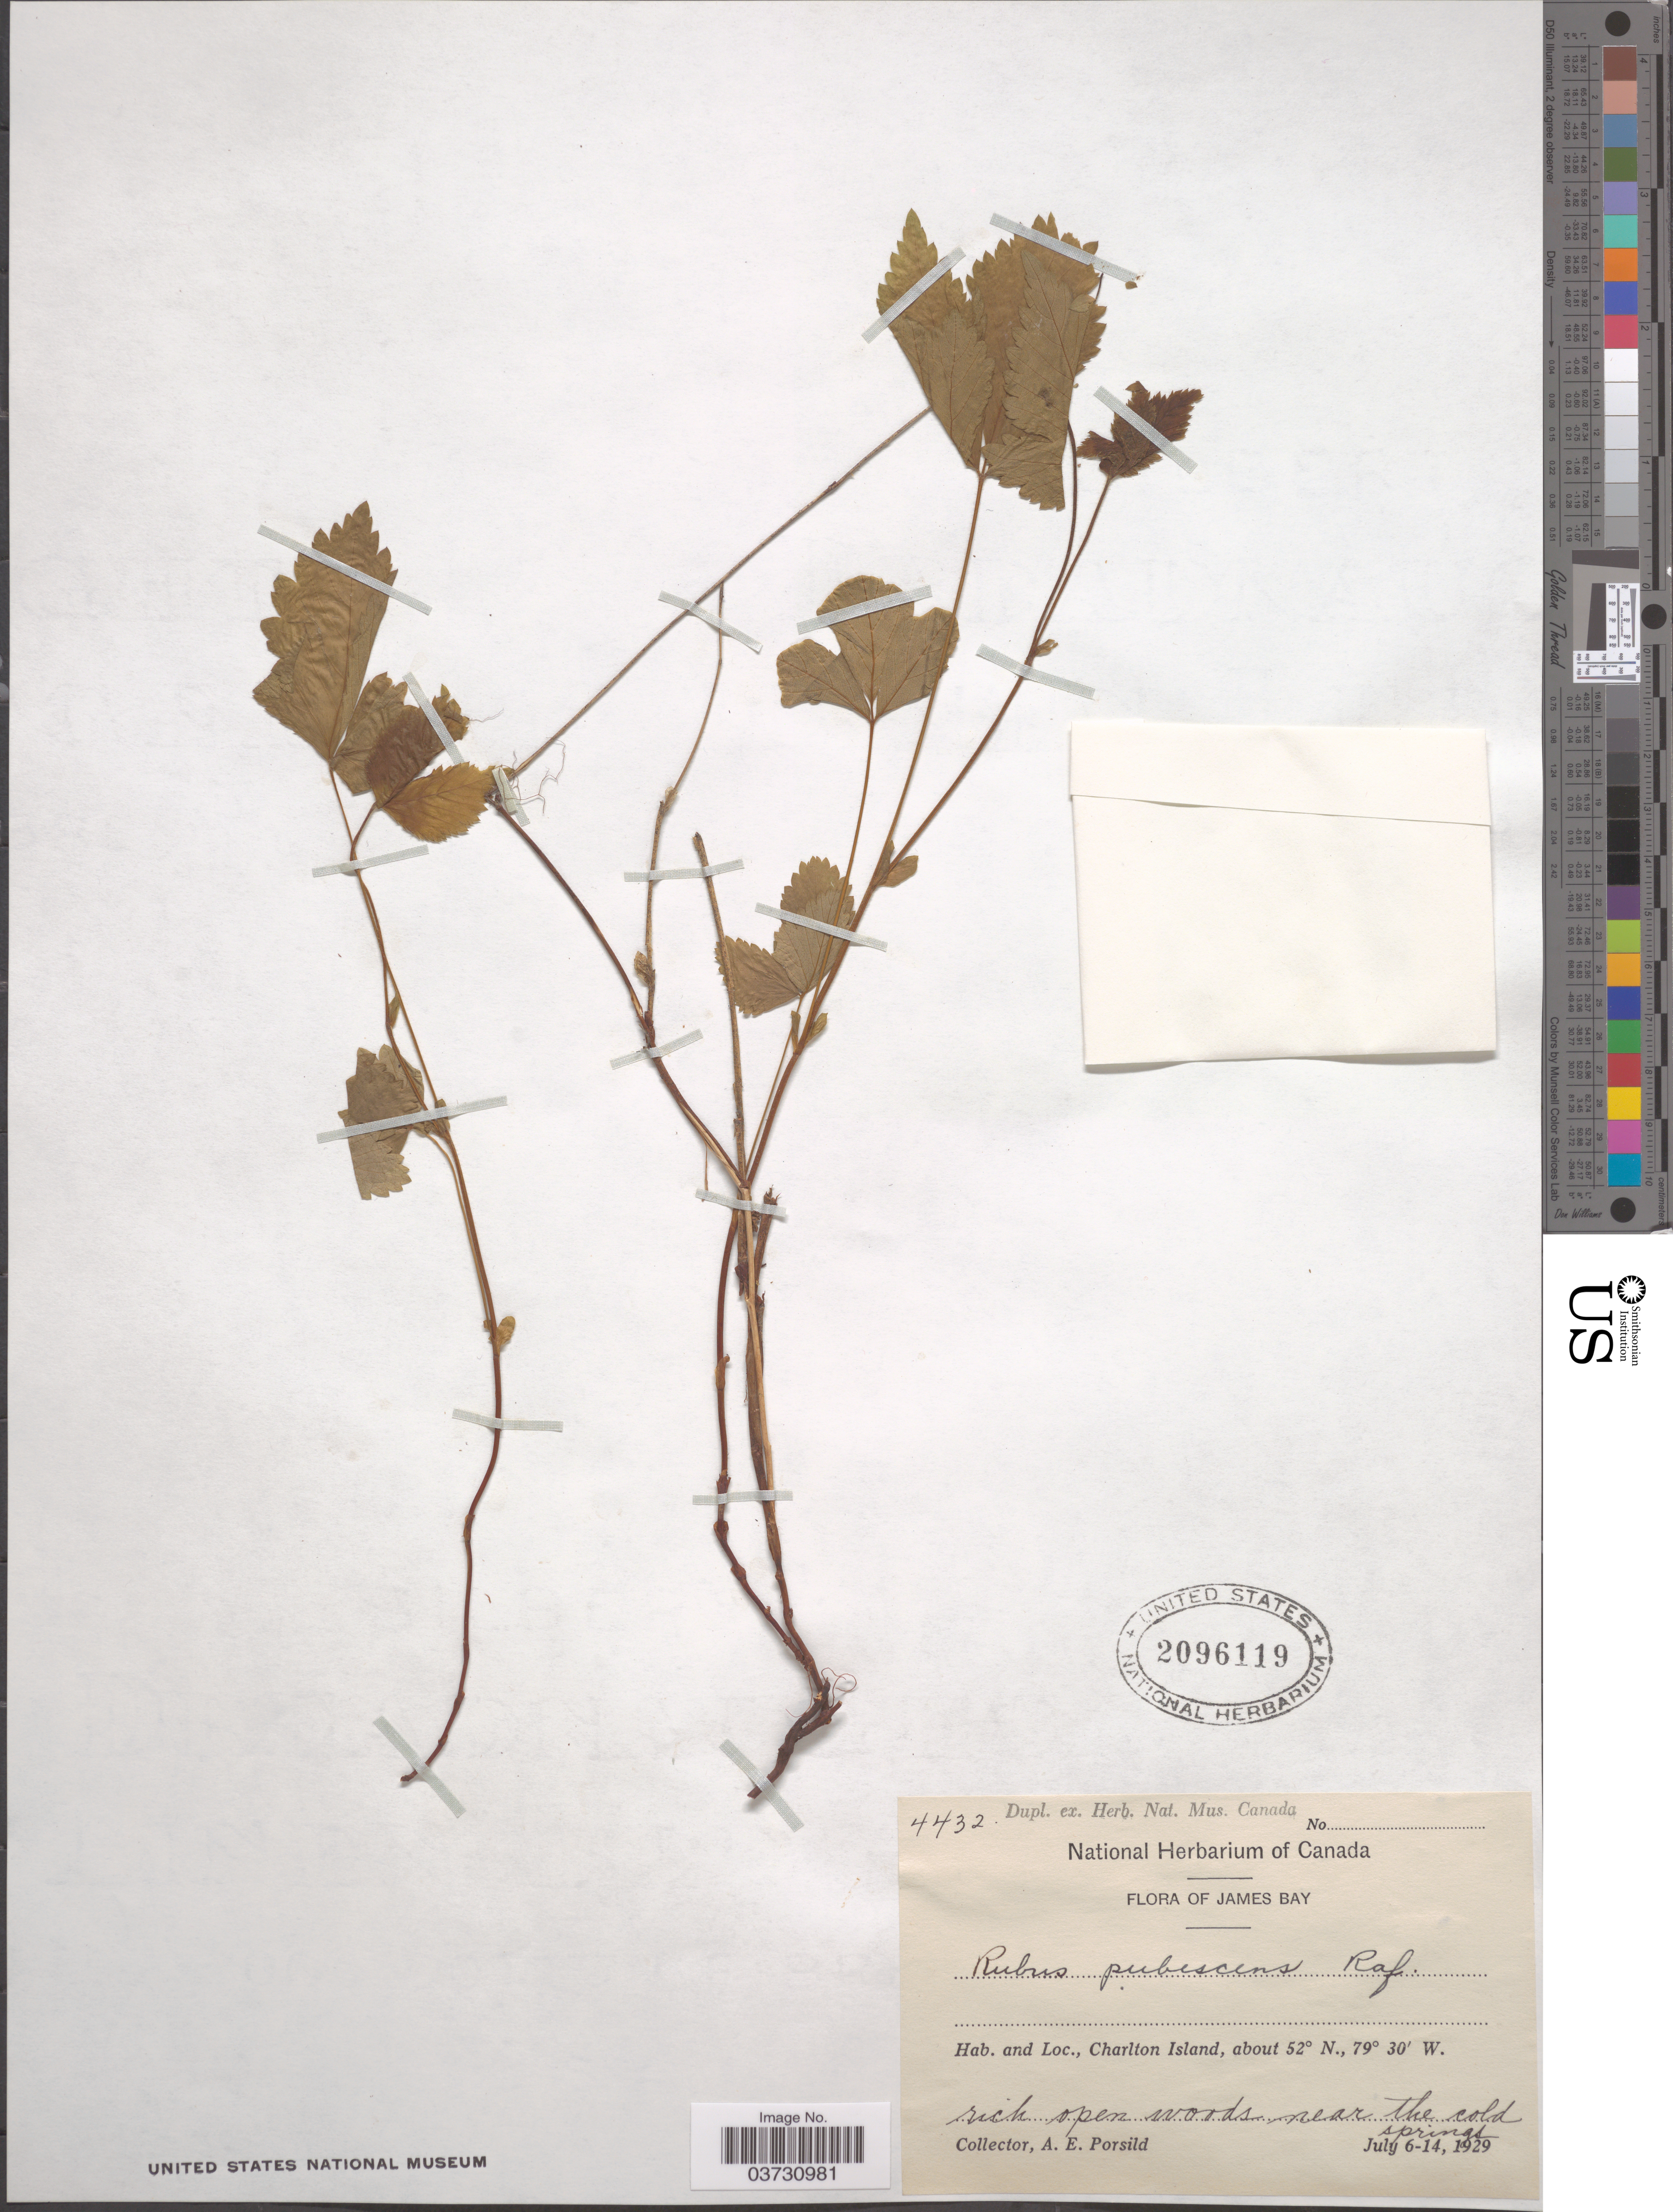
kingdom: Plantae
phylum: Tracheophyta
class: Magnoliopsida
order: Rosales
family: Rosaceae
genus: Rubus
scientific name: Rubus pubescens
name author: Raf.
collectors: A. E. Porsild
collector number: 4432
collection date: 1929-07-06/1929-07-14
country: Canada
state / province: Nunavut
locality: James Bay. Charlton Island.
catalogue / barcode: US 2096119